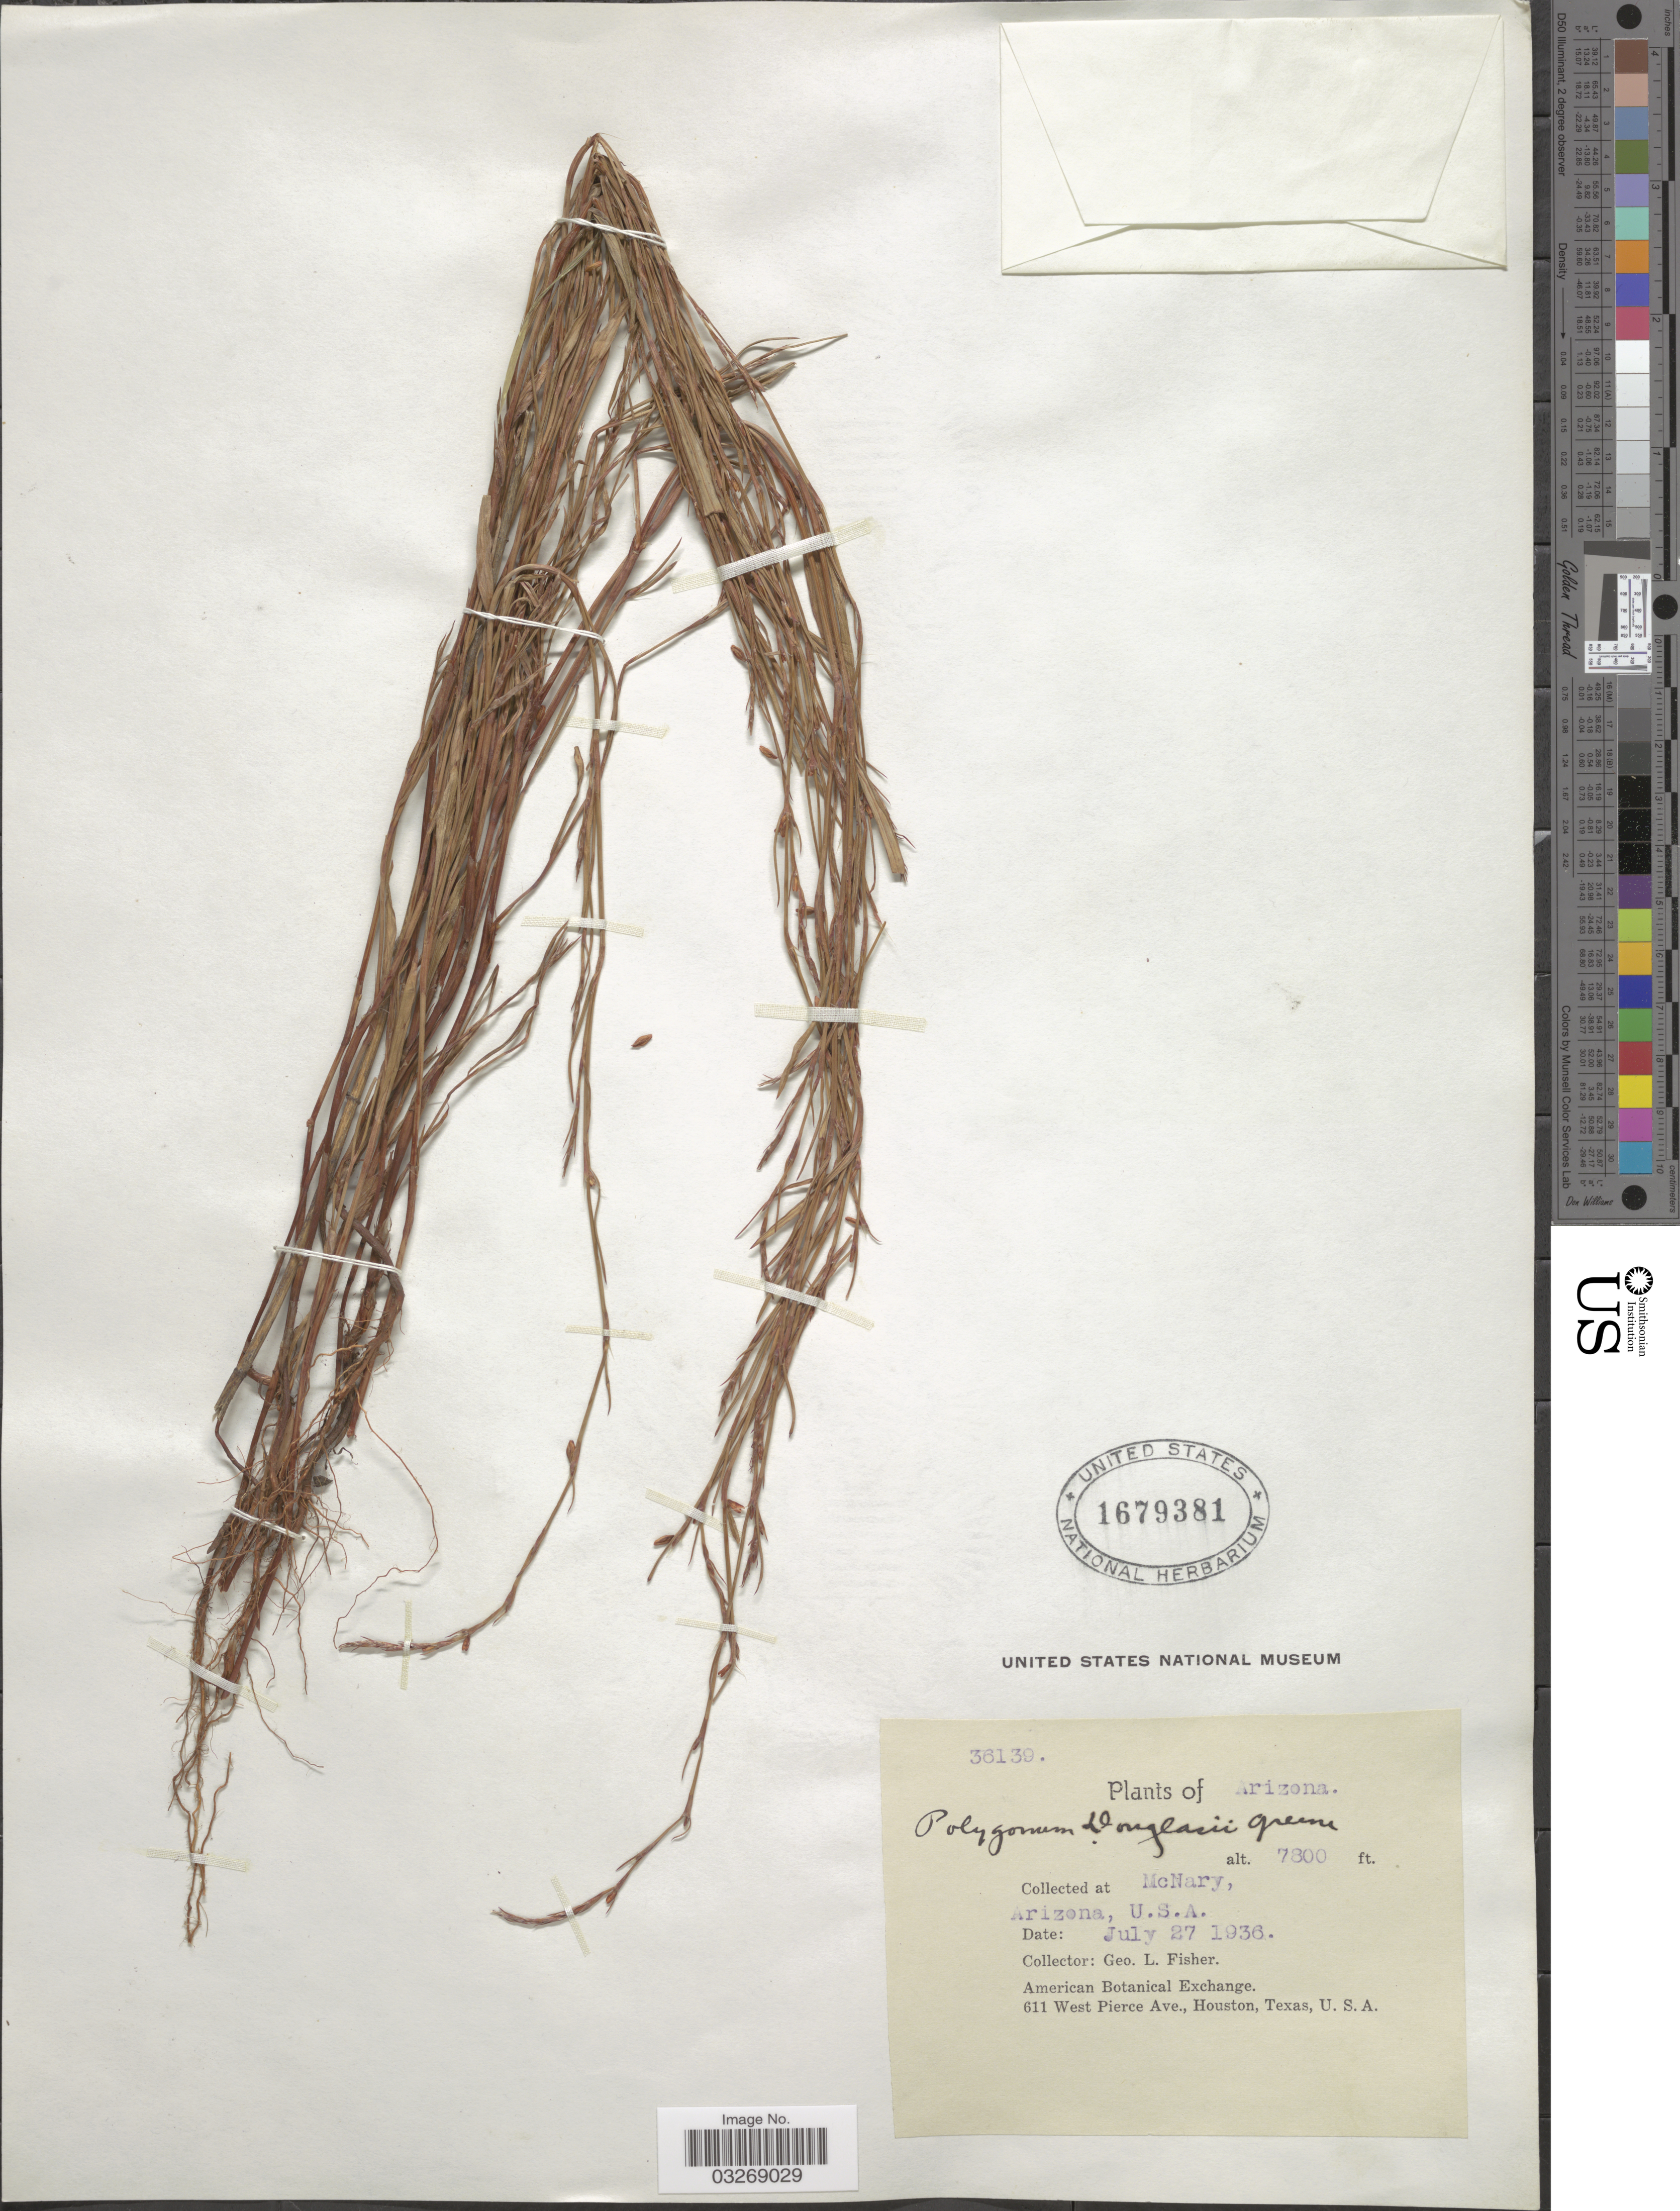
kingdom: Plantae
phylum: Tracheophyta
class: Magnoliopsida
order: Caryophyllales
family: Polygonaceae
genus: Polygonum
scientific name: Polygonum douglasii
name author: Greene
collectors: G. L. Fisher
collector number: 36139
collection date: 1936-07-27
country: United States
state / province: Arizona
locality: McNary.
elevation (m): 2377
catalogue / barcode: US 1679381